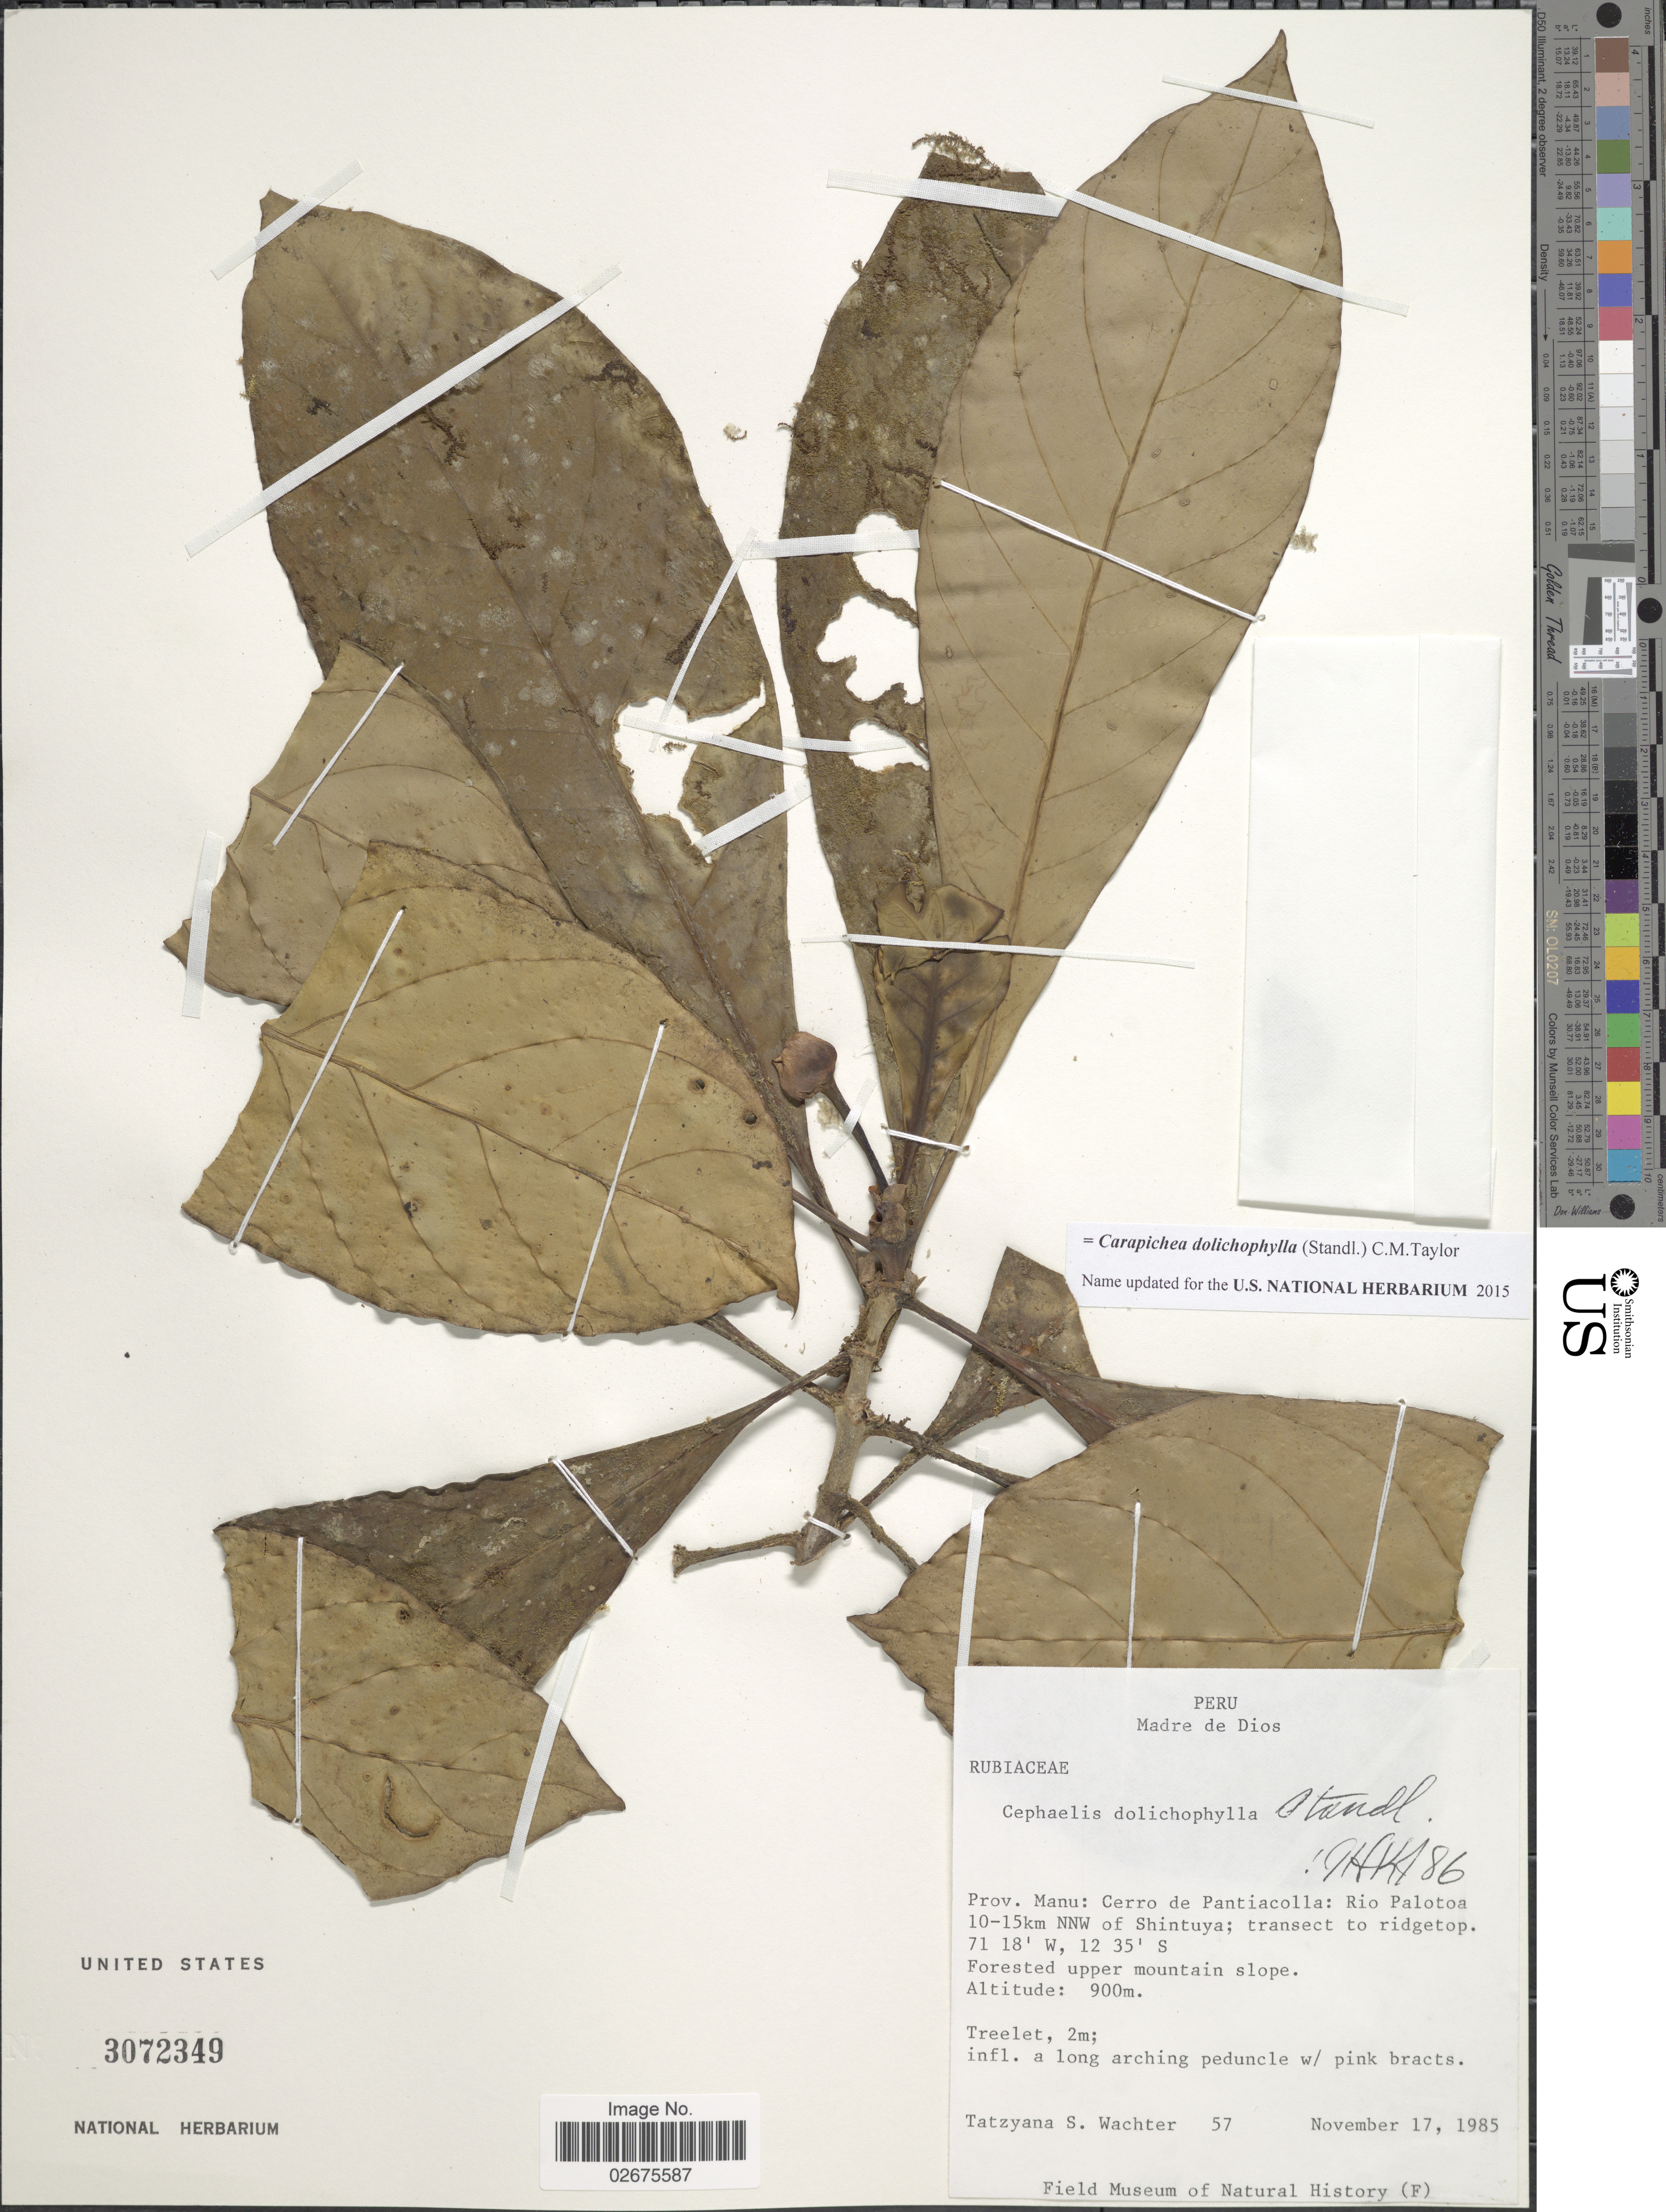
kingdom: Plantae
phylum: Tracheophyta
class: Magnoliopsida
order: Gentianales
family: Rubiaceae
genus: Carapichea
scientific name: Carapichea dolichophylla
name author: (Standl.) C.M. Taylor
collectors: T. Wachter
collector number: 57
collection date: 1985-11-17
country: Peru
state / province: Madre de Dios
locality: Prov. Manu: Cerro de Pantiacolla: Rio Palotoa 10-15km NNW of Shintuya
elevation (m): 900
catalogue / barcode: US 3072349